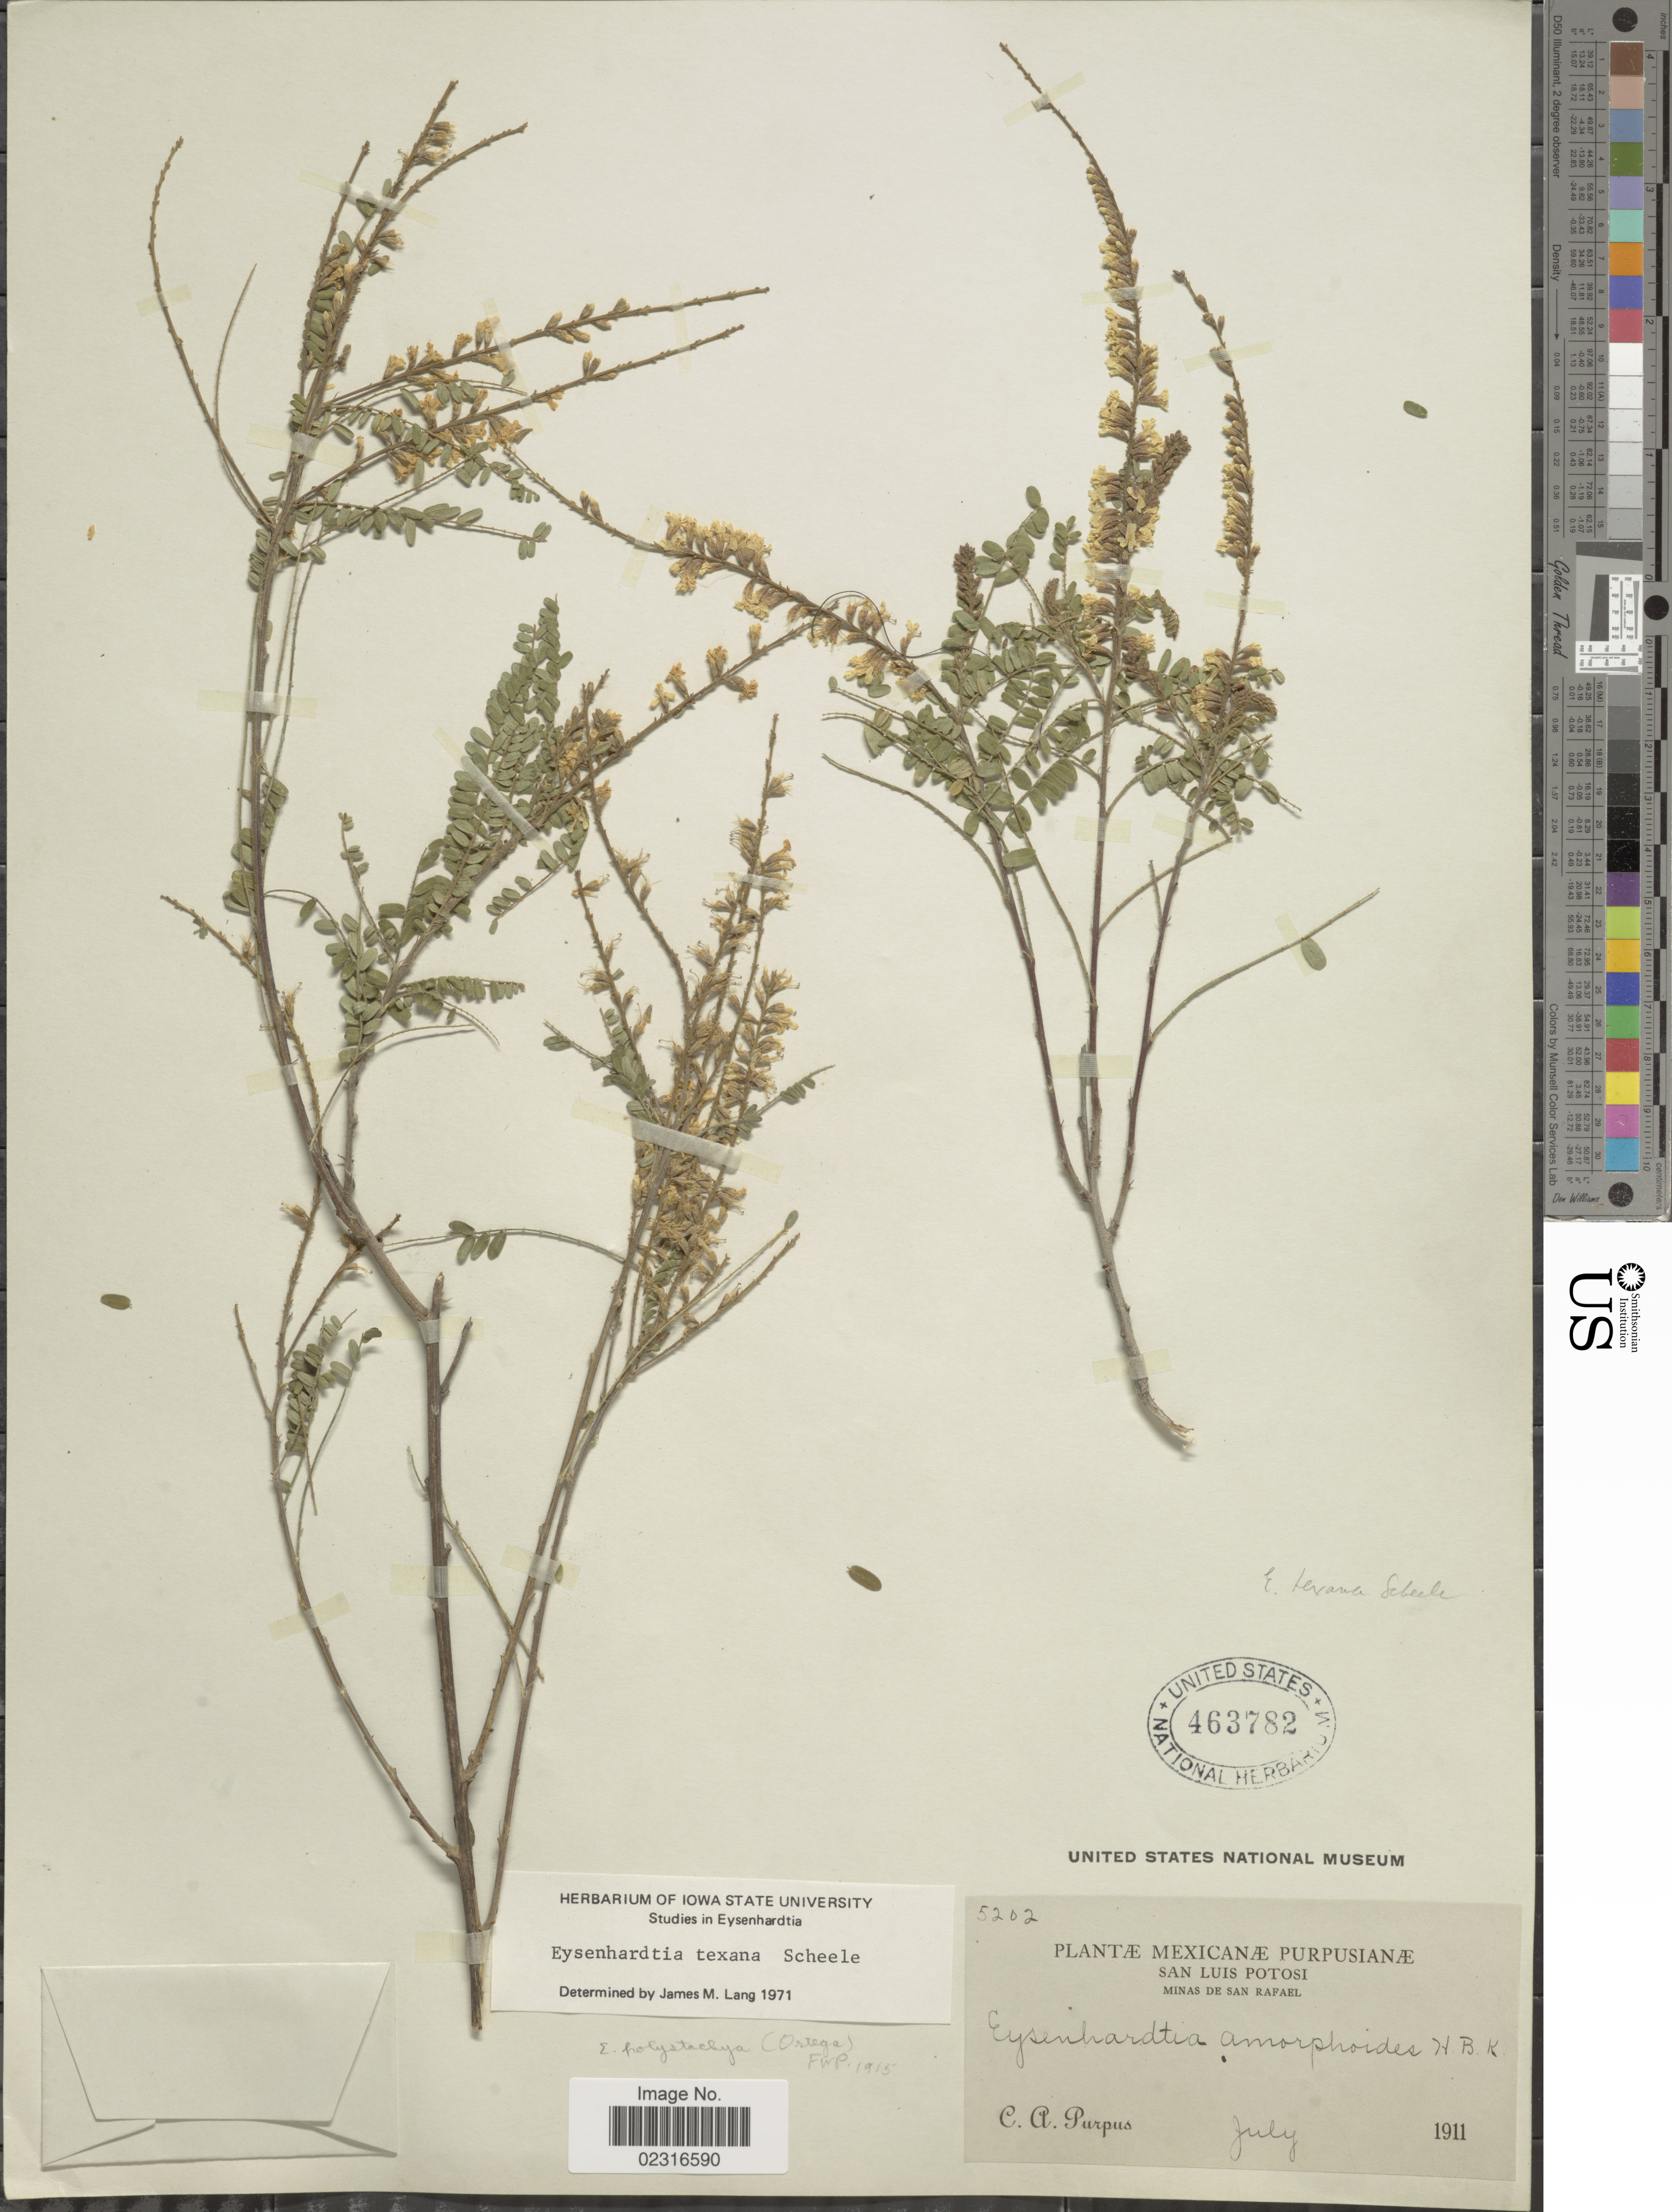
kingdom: Plantae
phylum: Tracheophyta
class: Magnoliopsida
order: Fabales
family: Fabaceae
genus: Eysenhardtia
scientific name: Eysenhardtia texana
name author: Scheele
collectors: C. A. Purpus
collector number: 5202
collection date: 1911-07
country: Mexico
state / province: San Luis Potosí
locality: Mexicanae. Minas de San Rafael.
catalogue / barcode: US 463782